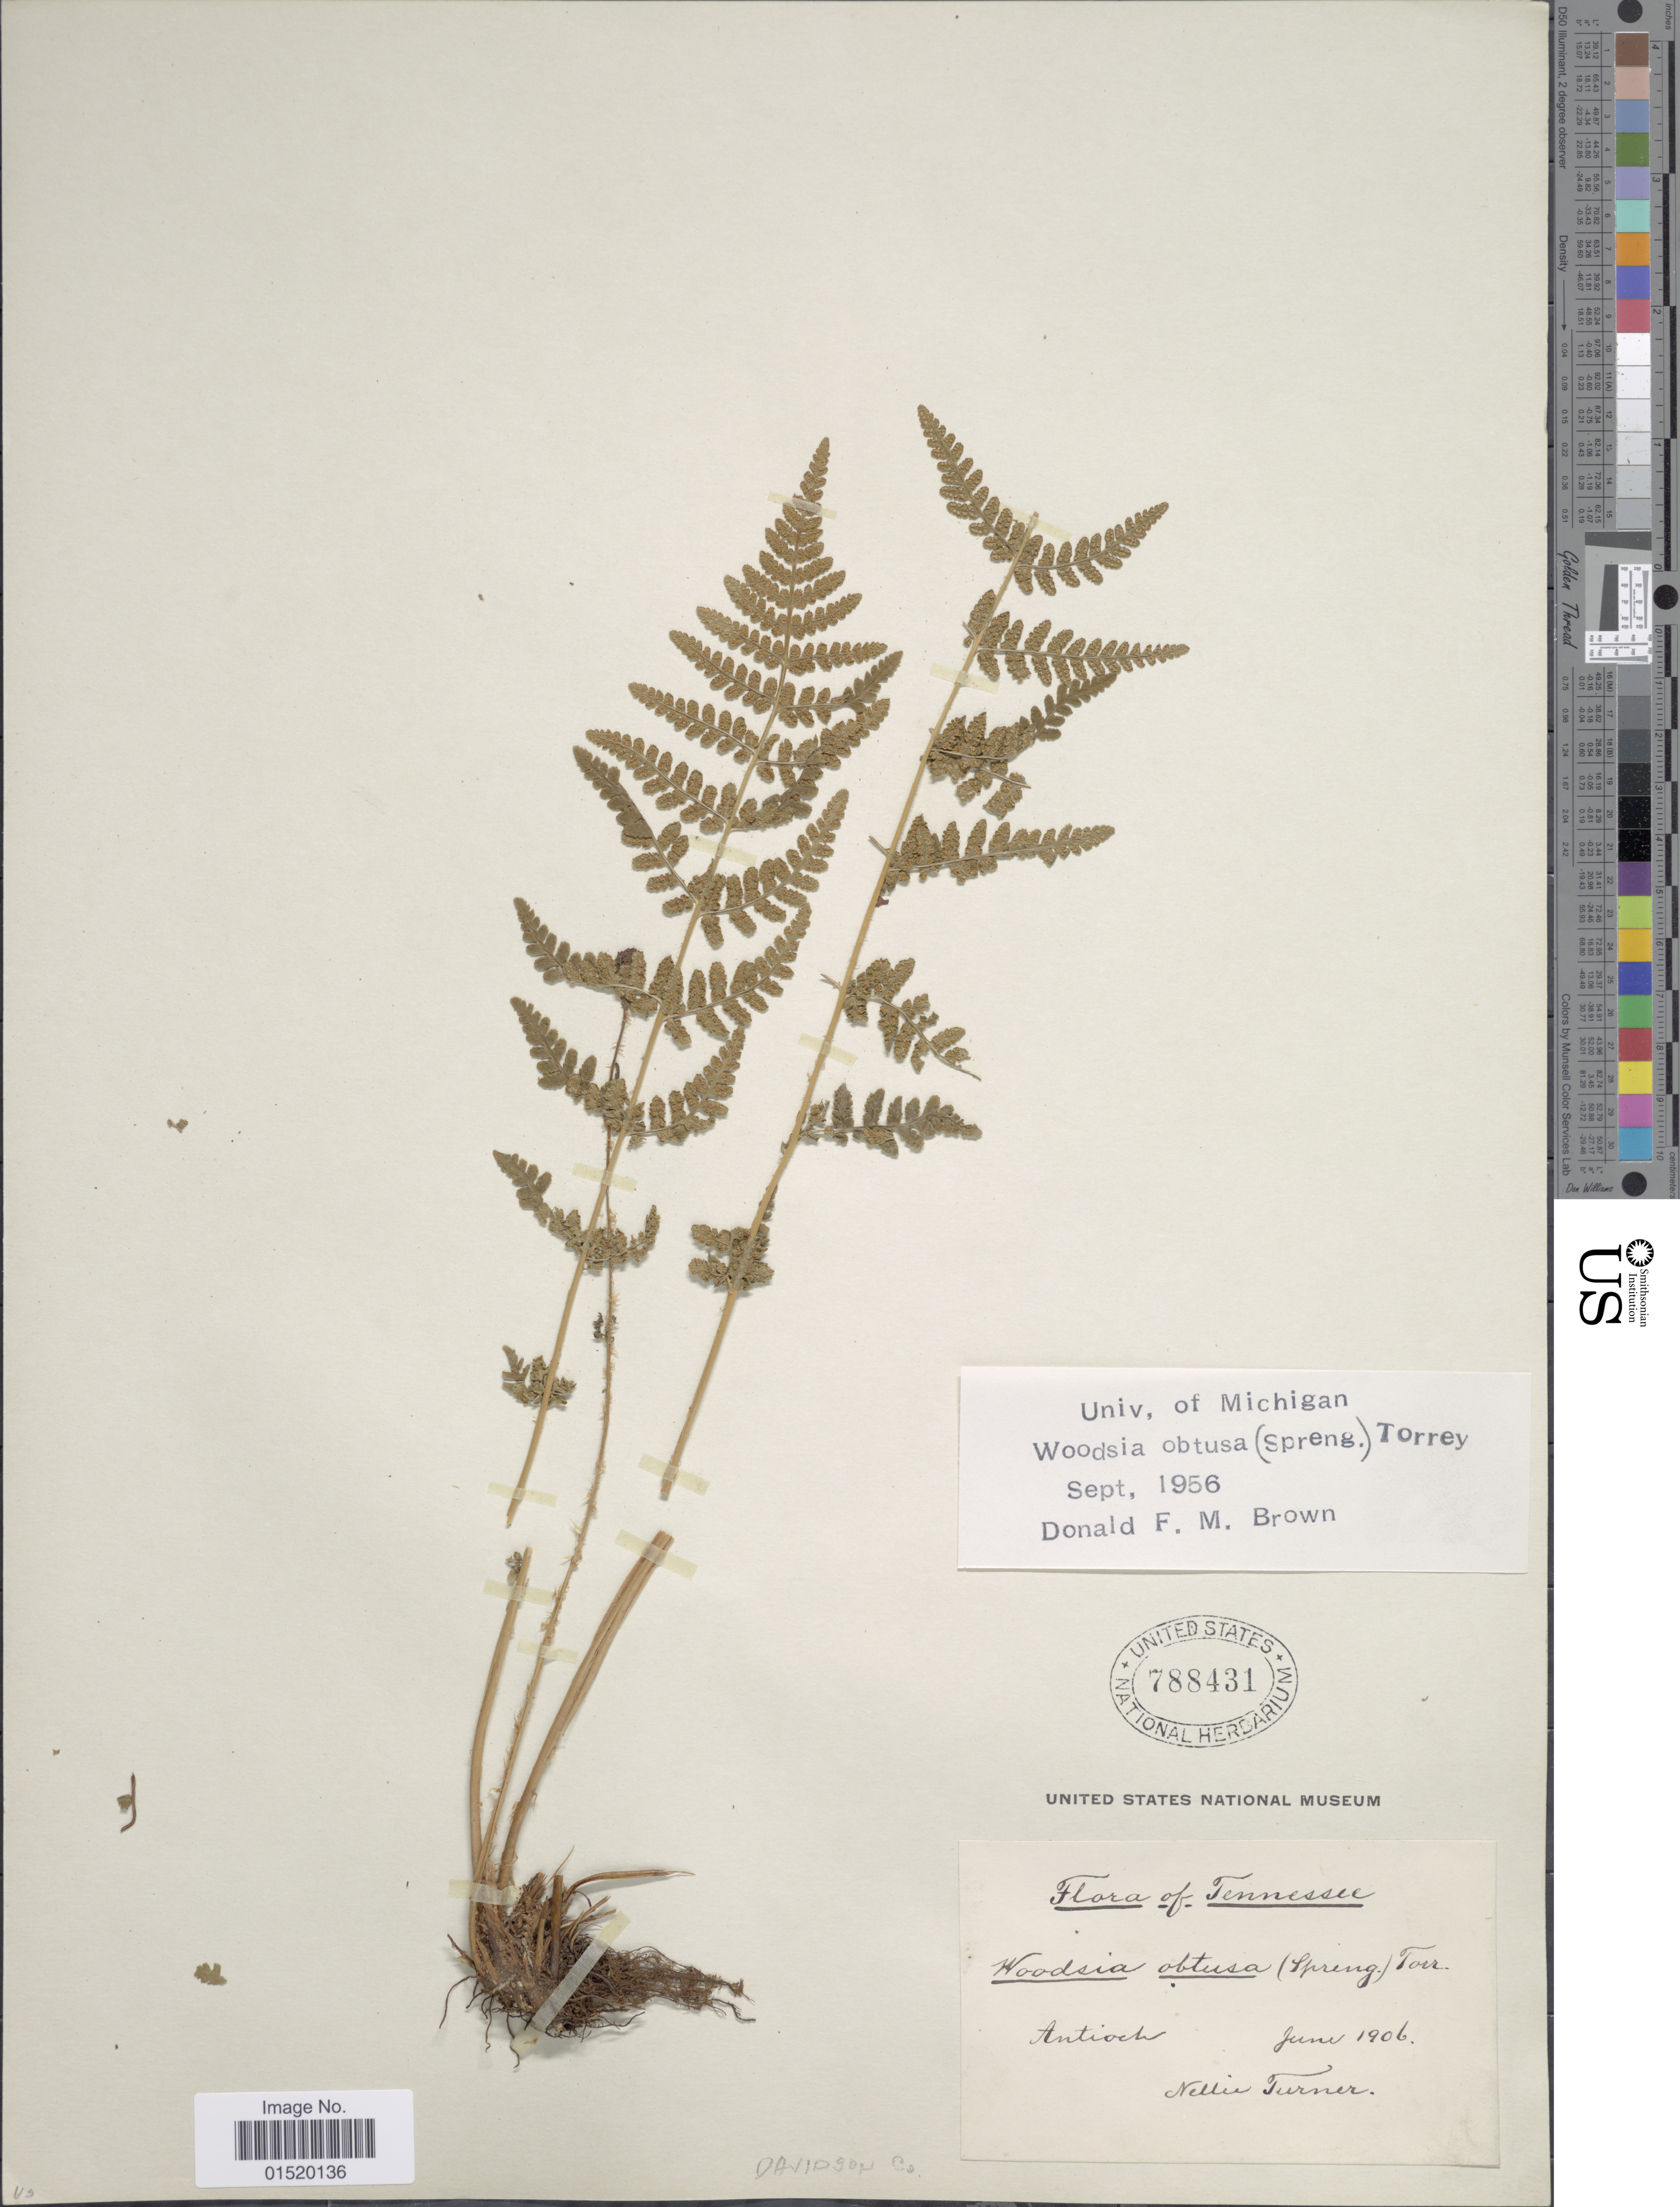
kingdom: Plantae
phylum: Tracheophyta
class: Polypodiopsida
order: Polypodiales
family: Woodsiaceae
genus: Woodsia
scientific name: Woodsia obtusa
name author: (Spreng.) Torr.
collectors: N. Turner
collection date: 1906-06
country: United States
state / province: Tennessee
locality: Antioch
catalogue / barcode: US 788431